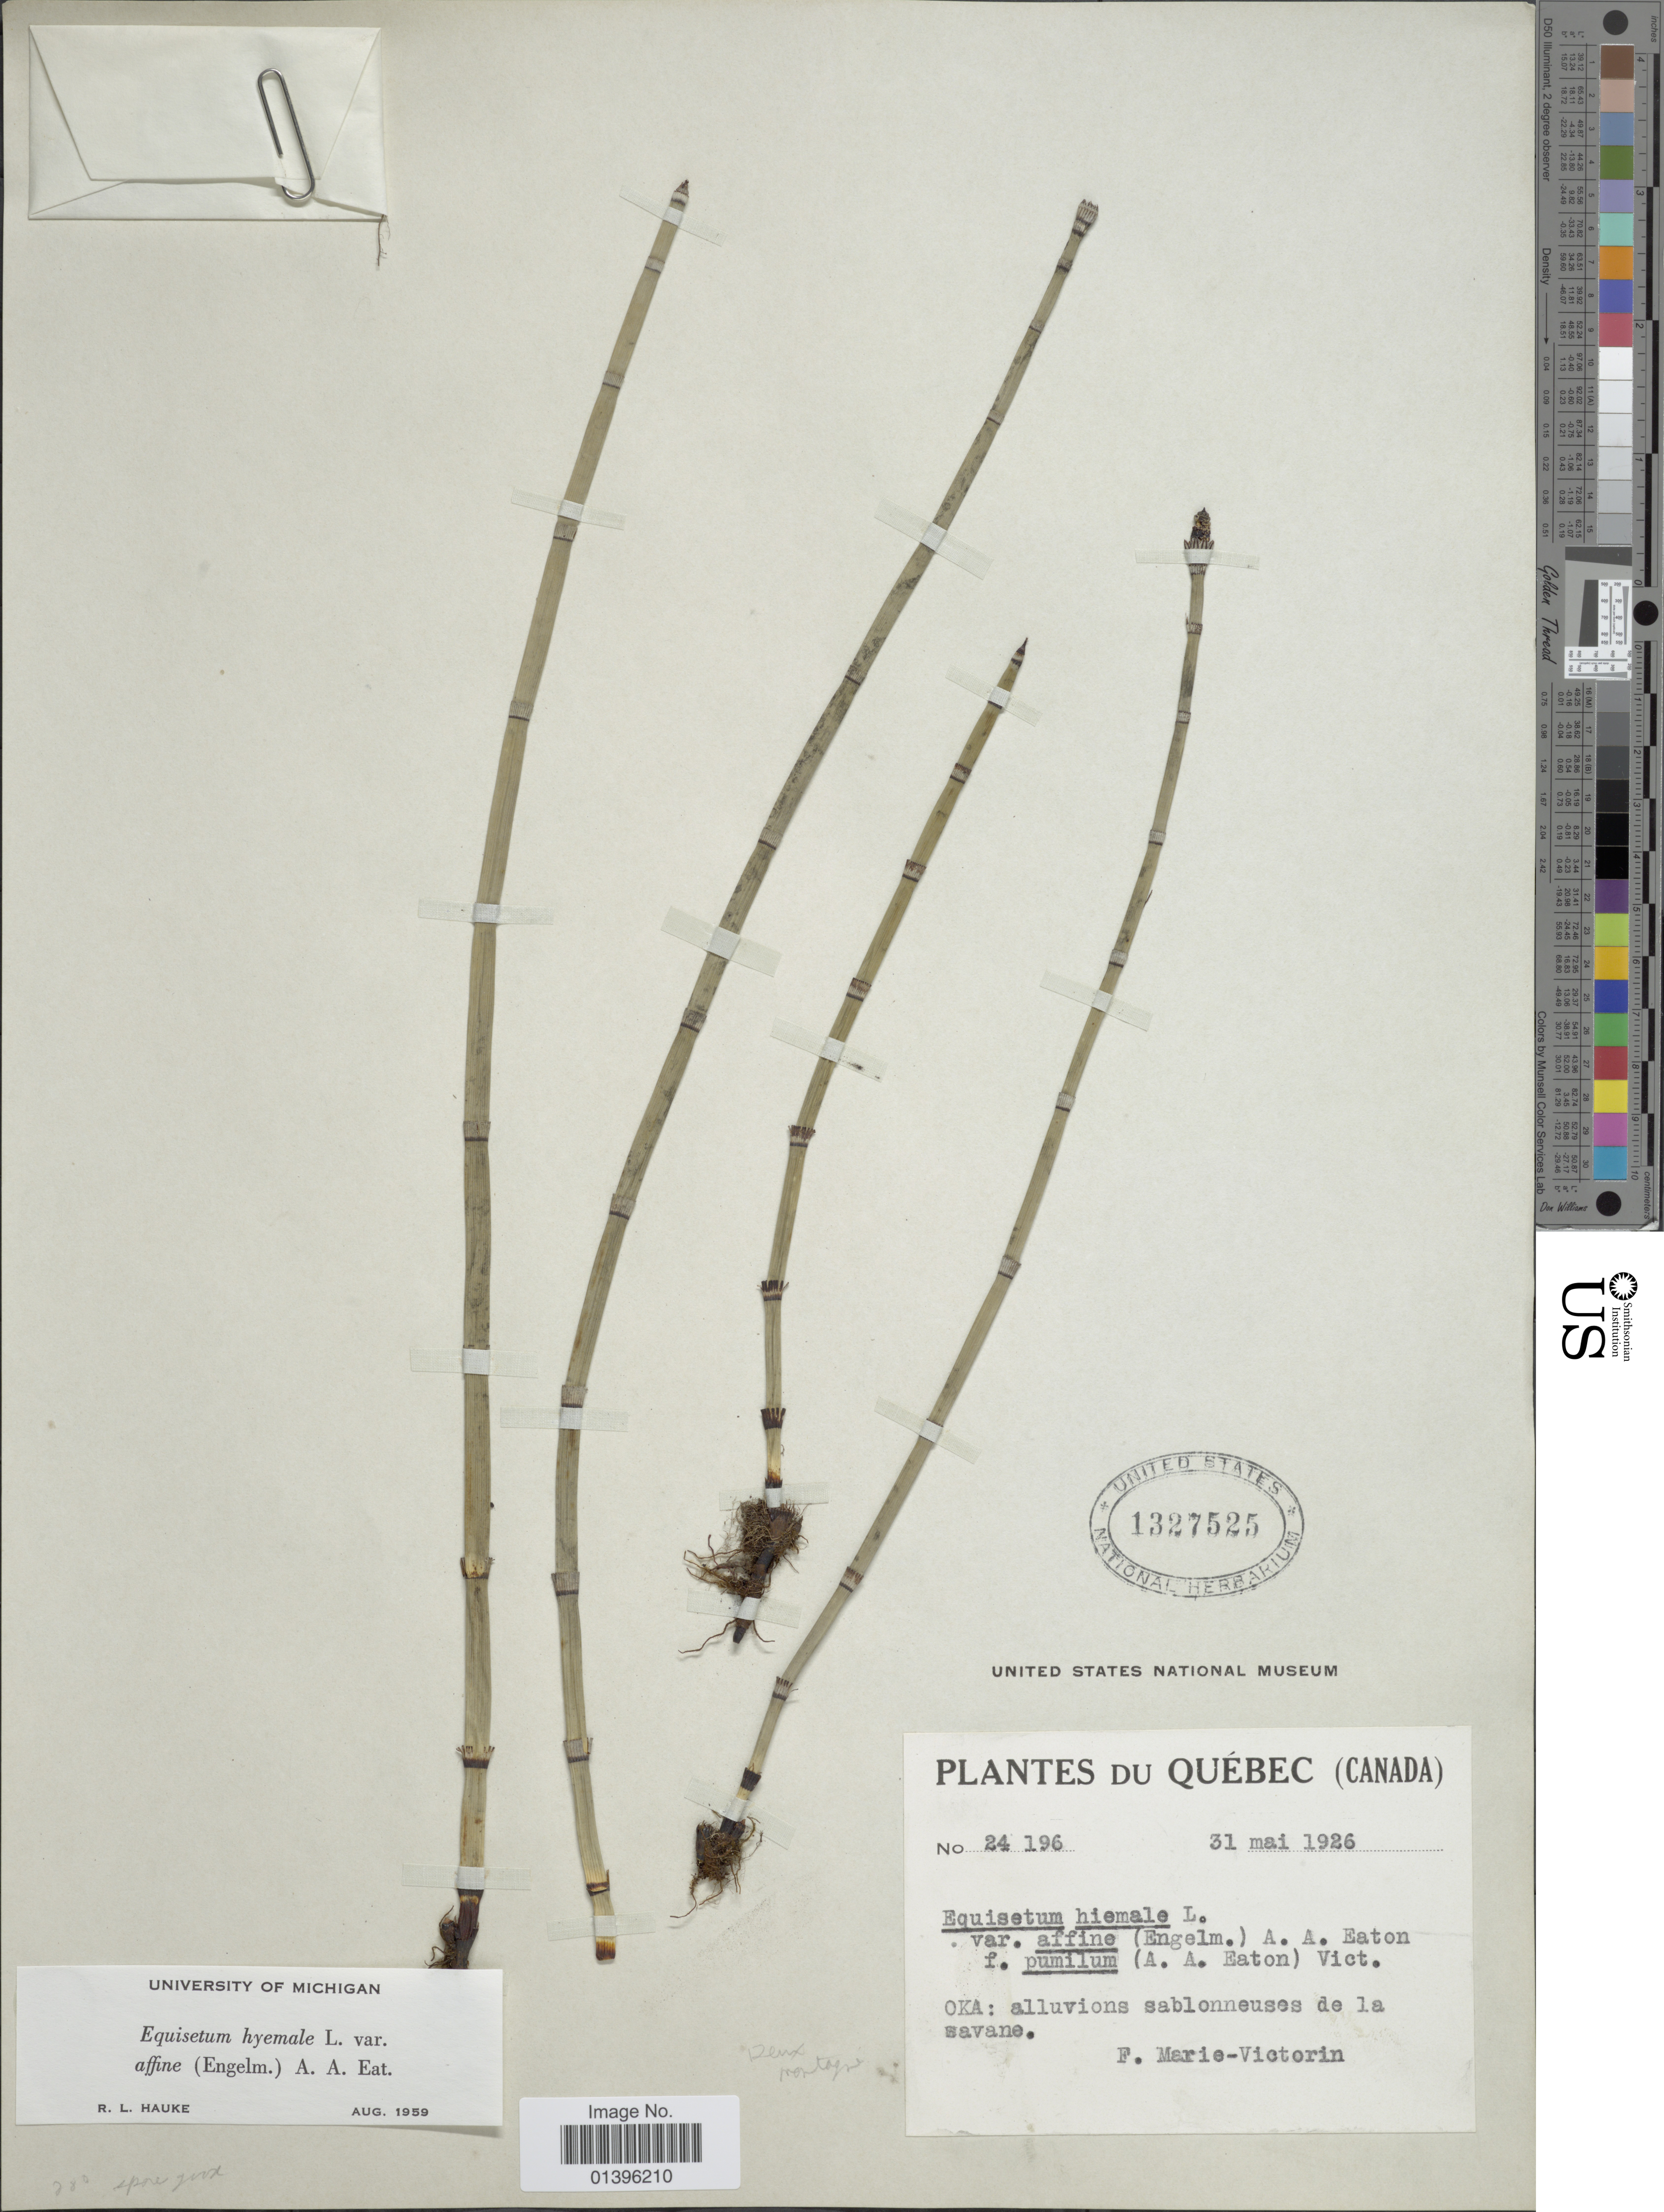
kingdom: Plantae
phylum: Tracheophyta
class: Polypodiopsida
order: Equisetales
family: Equisetaceae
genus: Equisetum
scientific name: Equisetum hyemale var. affine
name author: (Engelm.) A.A. Eaton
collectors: Fr. Marie-Victorin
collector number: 24196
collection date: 1926-05-31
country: Canada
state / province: Quebec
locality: Oka: alluvions sablonneuses de la savane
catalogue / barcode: US 1327525